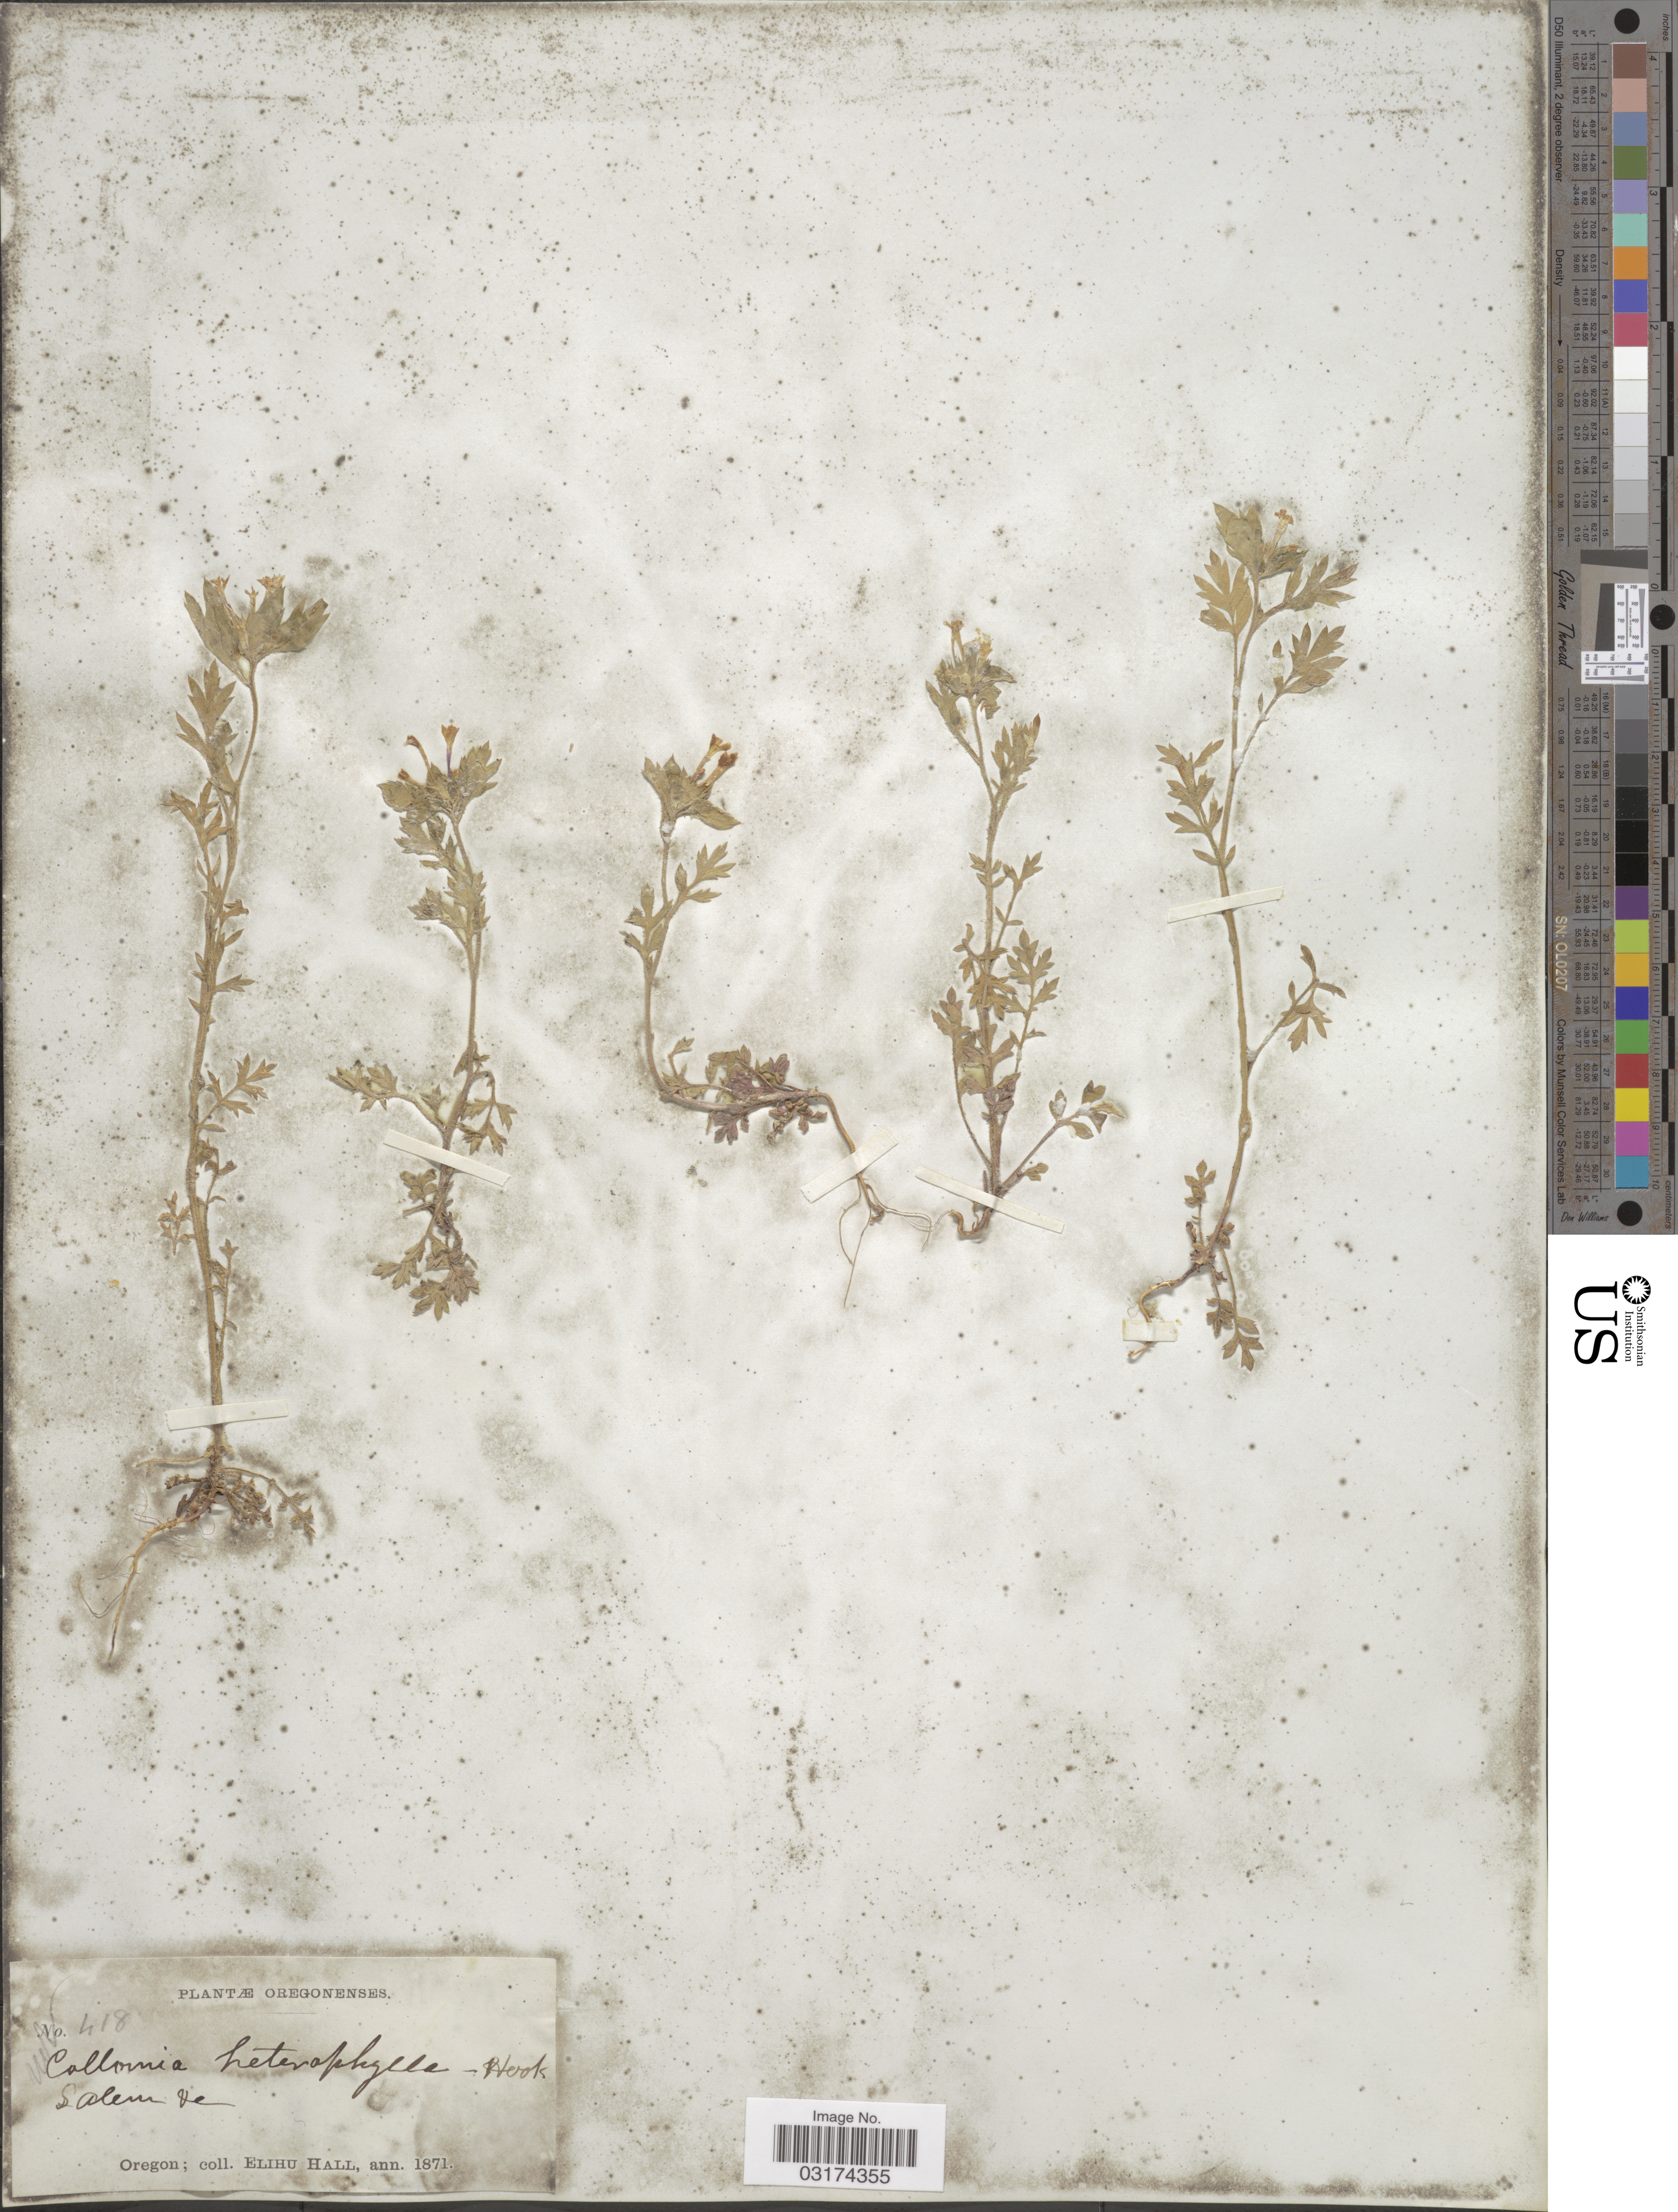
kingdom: Plantae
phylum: Tracheophyta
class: Magnoliopsida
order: Ericales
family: Polemoniaceae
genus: Collomia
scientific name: Collomia heterophylla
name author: Hook.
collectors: E. Hall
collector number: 418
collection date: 1871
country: United States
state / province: Oregon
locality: Salem.